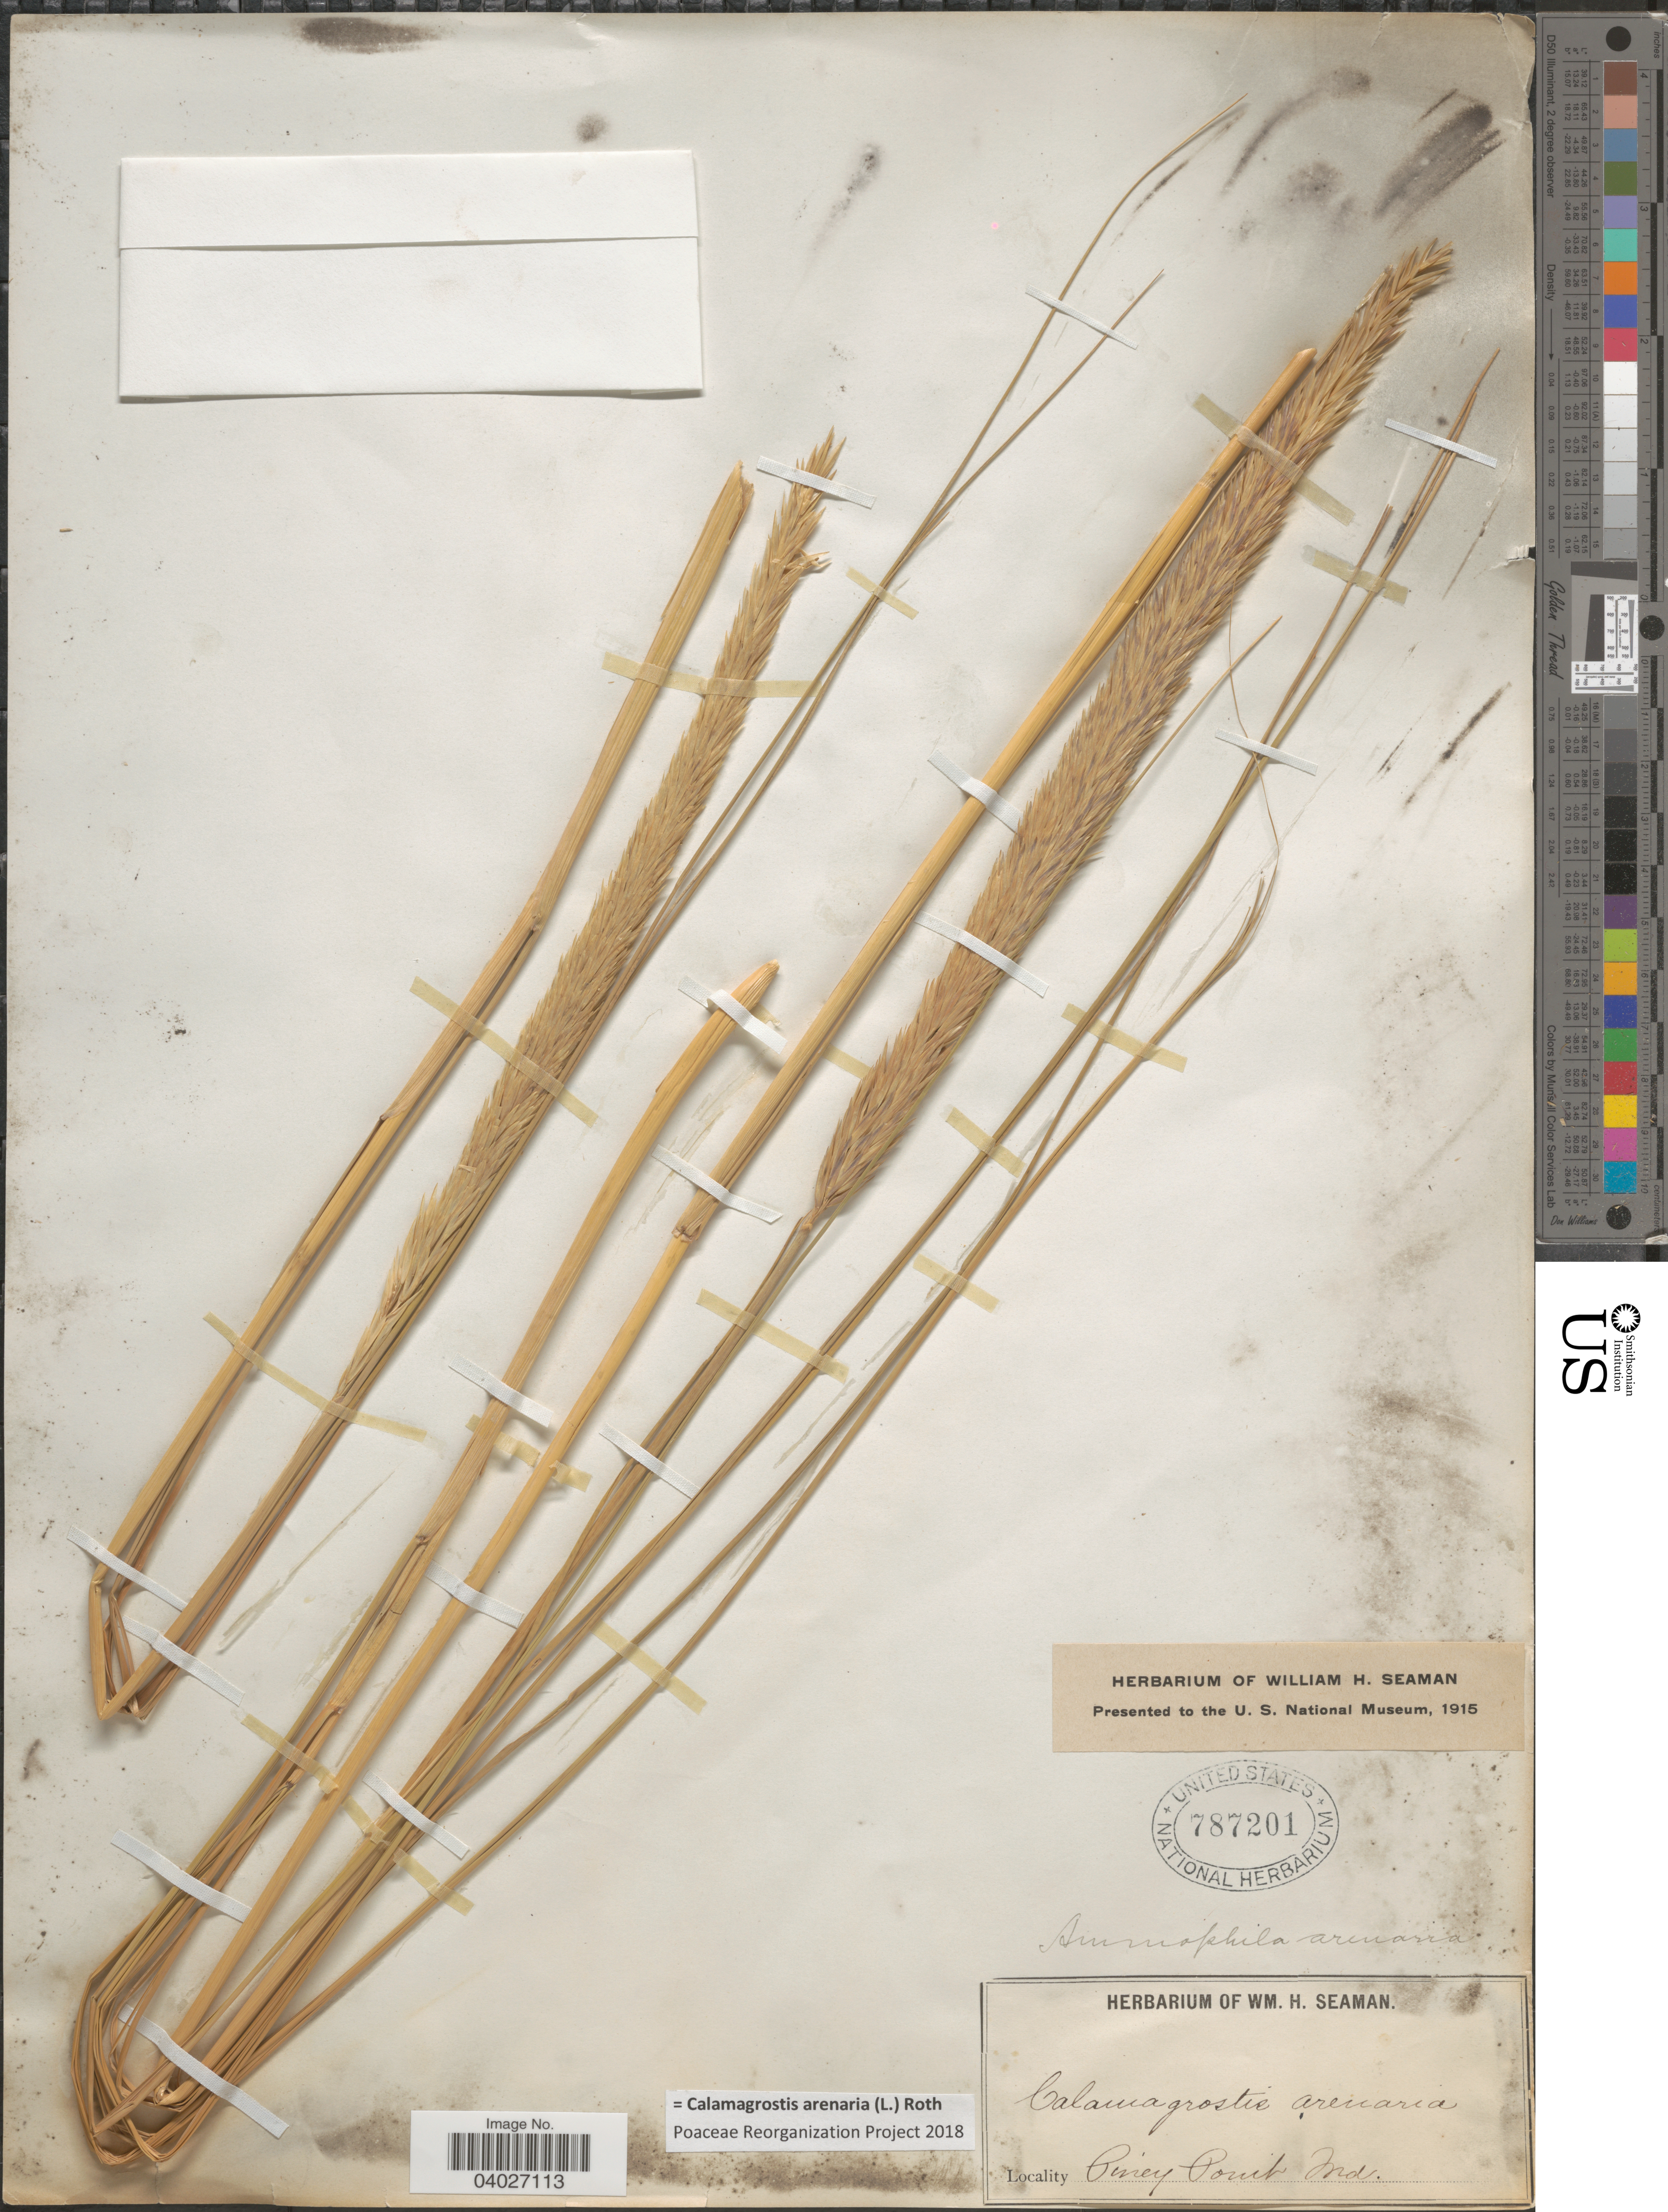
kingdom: Plantae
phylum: Tracheophyta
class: Liliopsida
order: Poales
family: Poaceae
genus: Calamagrostis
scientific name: Calamagrostis arenaria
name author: (L.) Roth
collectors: Ex herb. W. H. Seaman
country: United States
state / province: Indiana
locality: Piney Point.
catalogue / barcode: US 787201